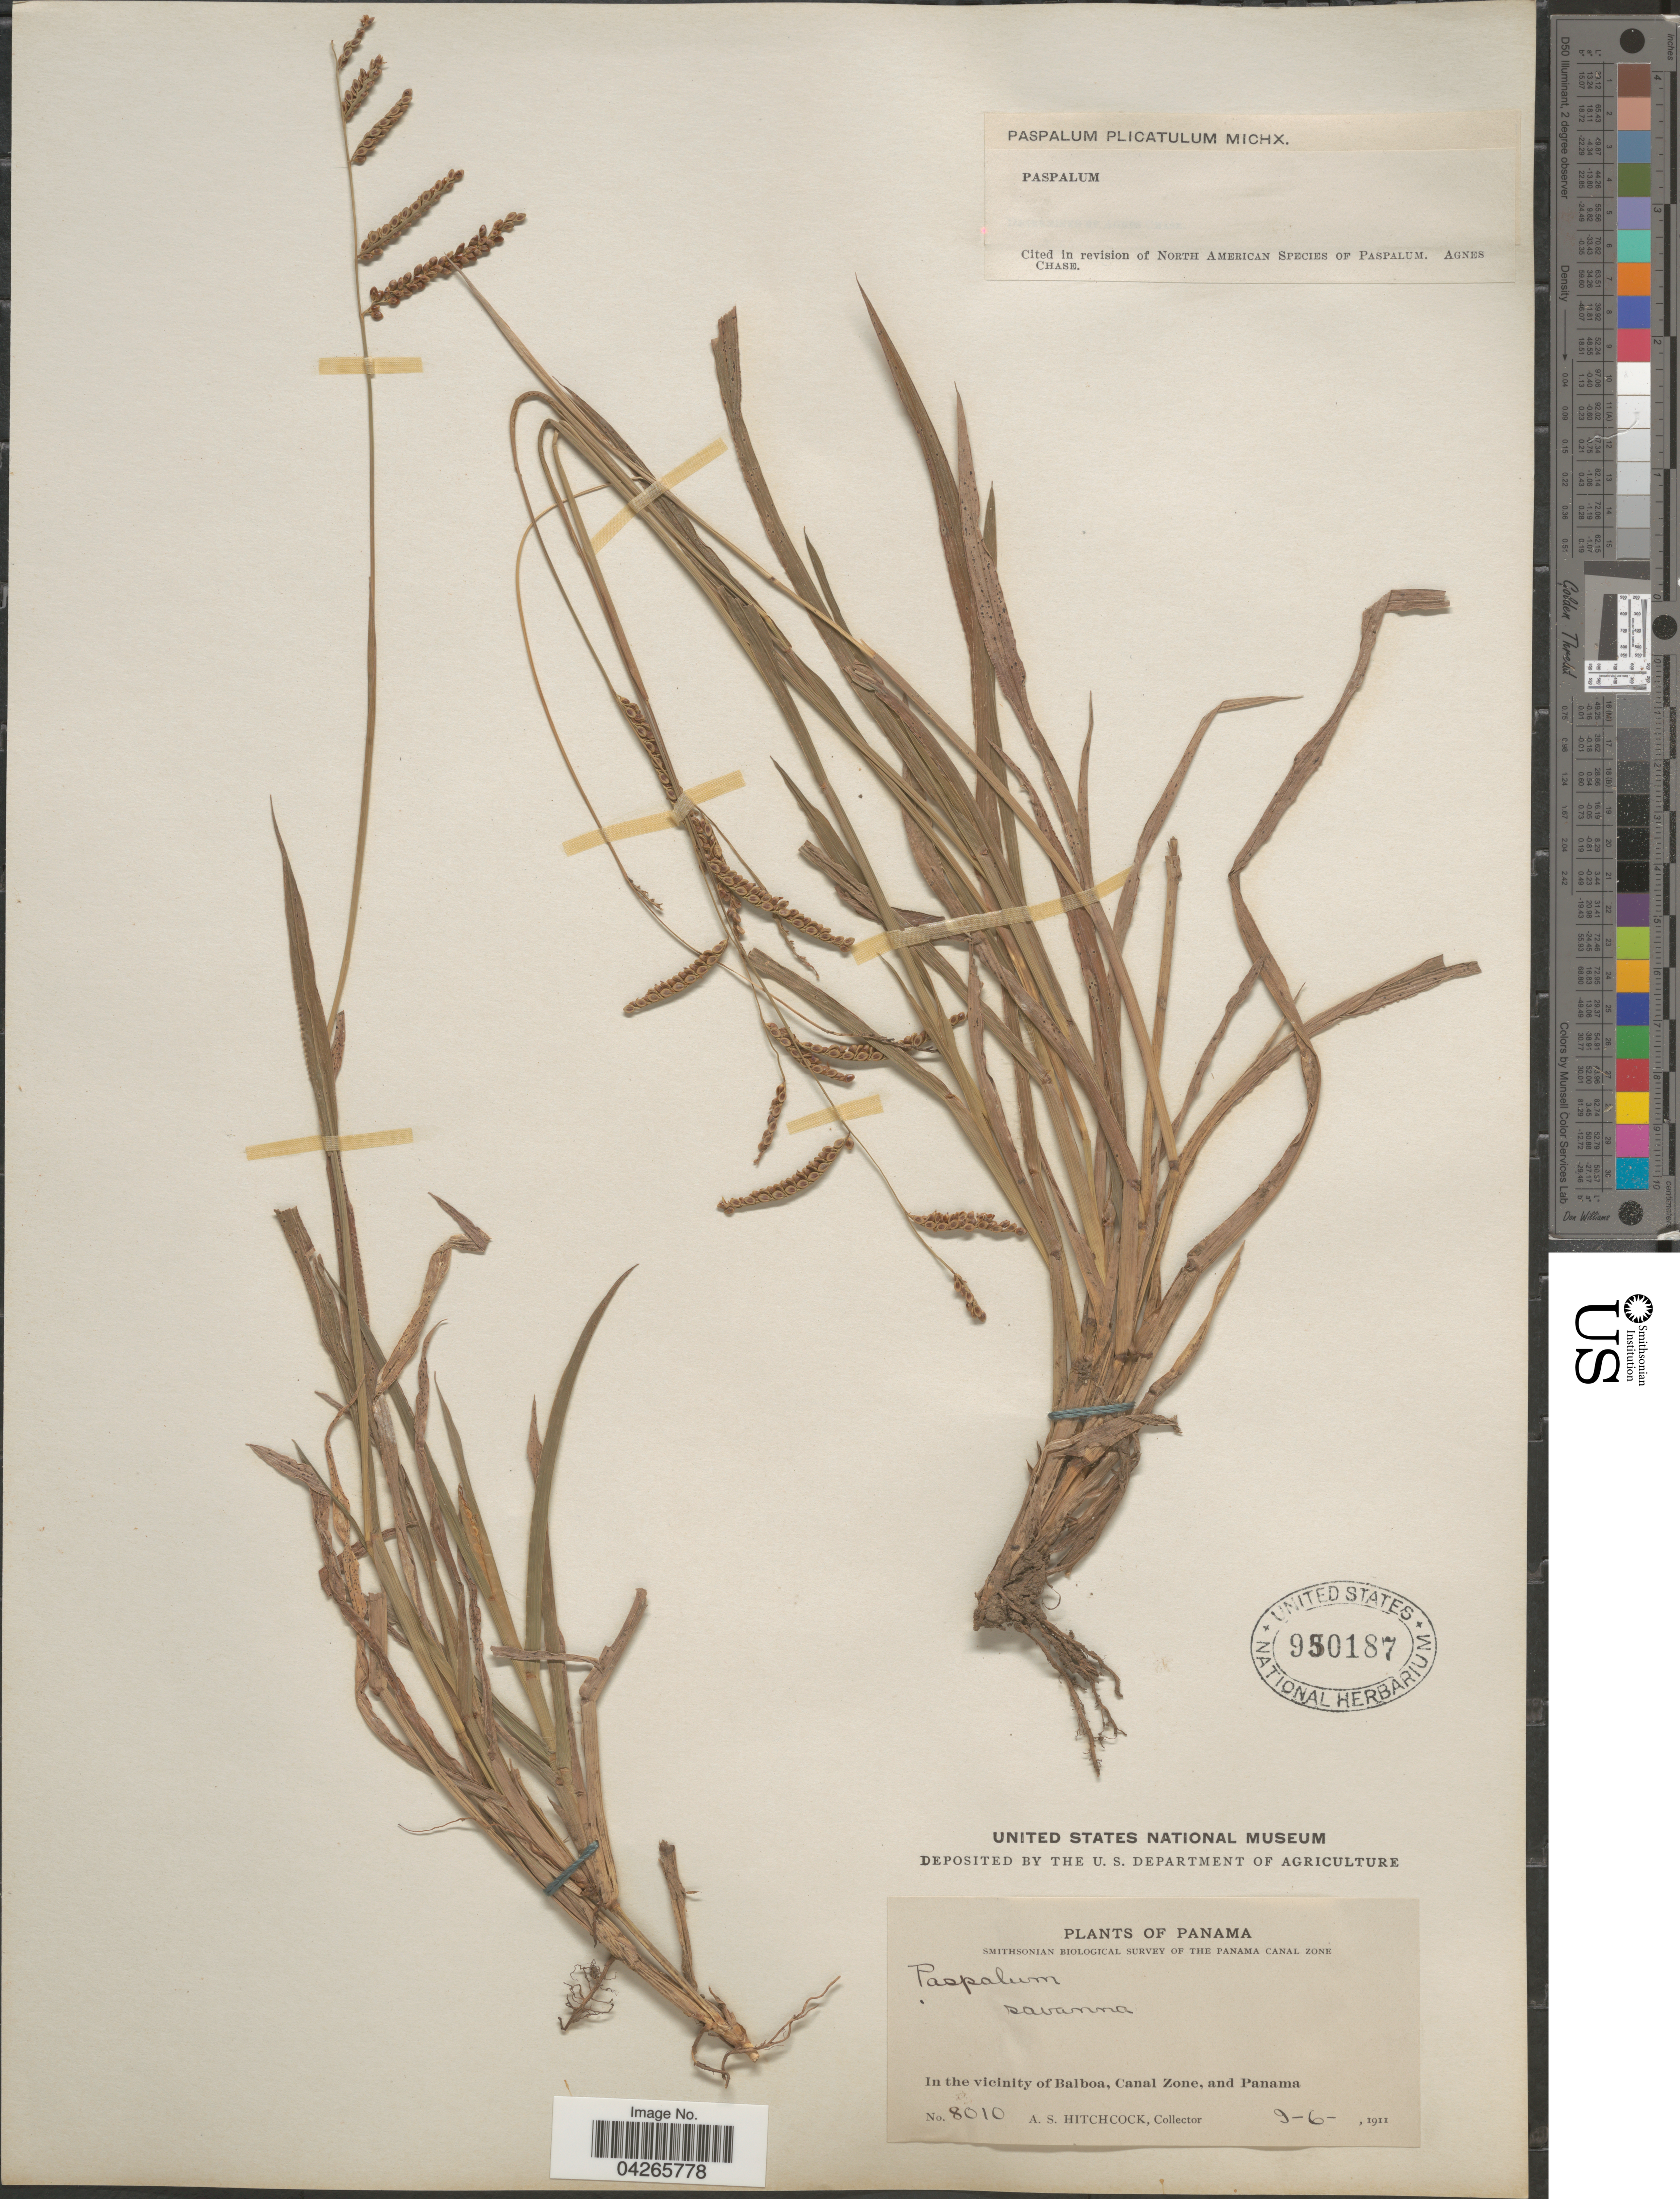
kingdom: Plantae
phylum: Tracheophyta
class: Liliopsida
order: Poales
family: Poaceae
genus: Paspalum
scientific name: Paspalum plicatulum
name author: Michx.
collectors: A. S. Hitchcock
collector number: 8010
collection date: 1911-06-09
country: Panama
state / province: Colón / Panamá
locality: Smithsonian Biological Survey of the Panama Canal Zone. In the vicinity of Balboa, Canal Zone, and Panama.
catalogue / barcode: US 950187